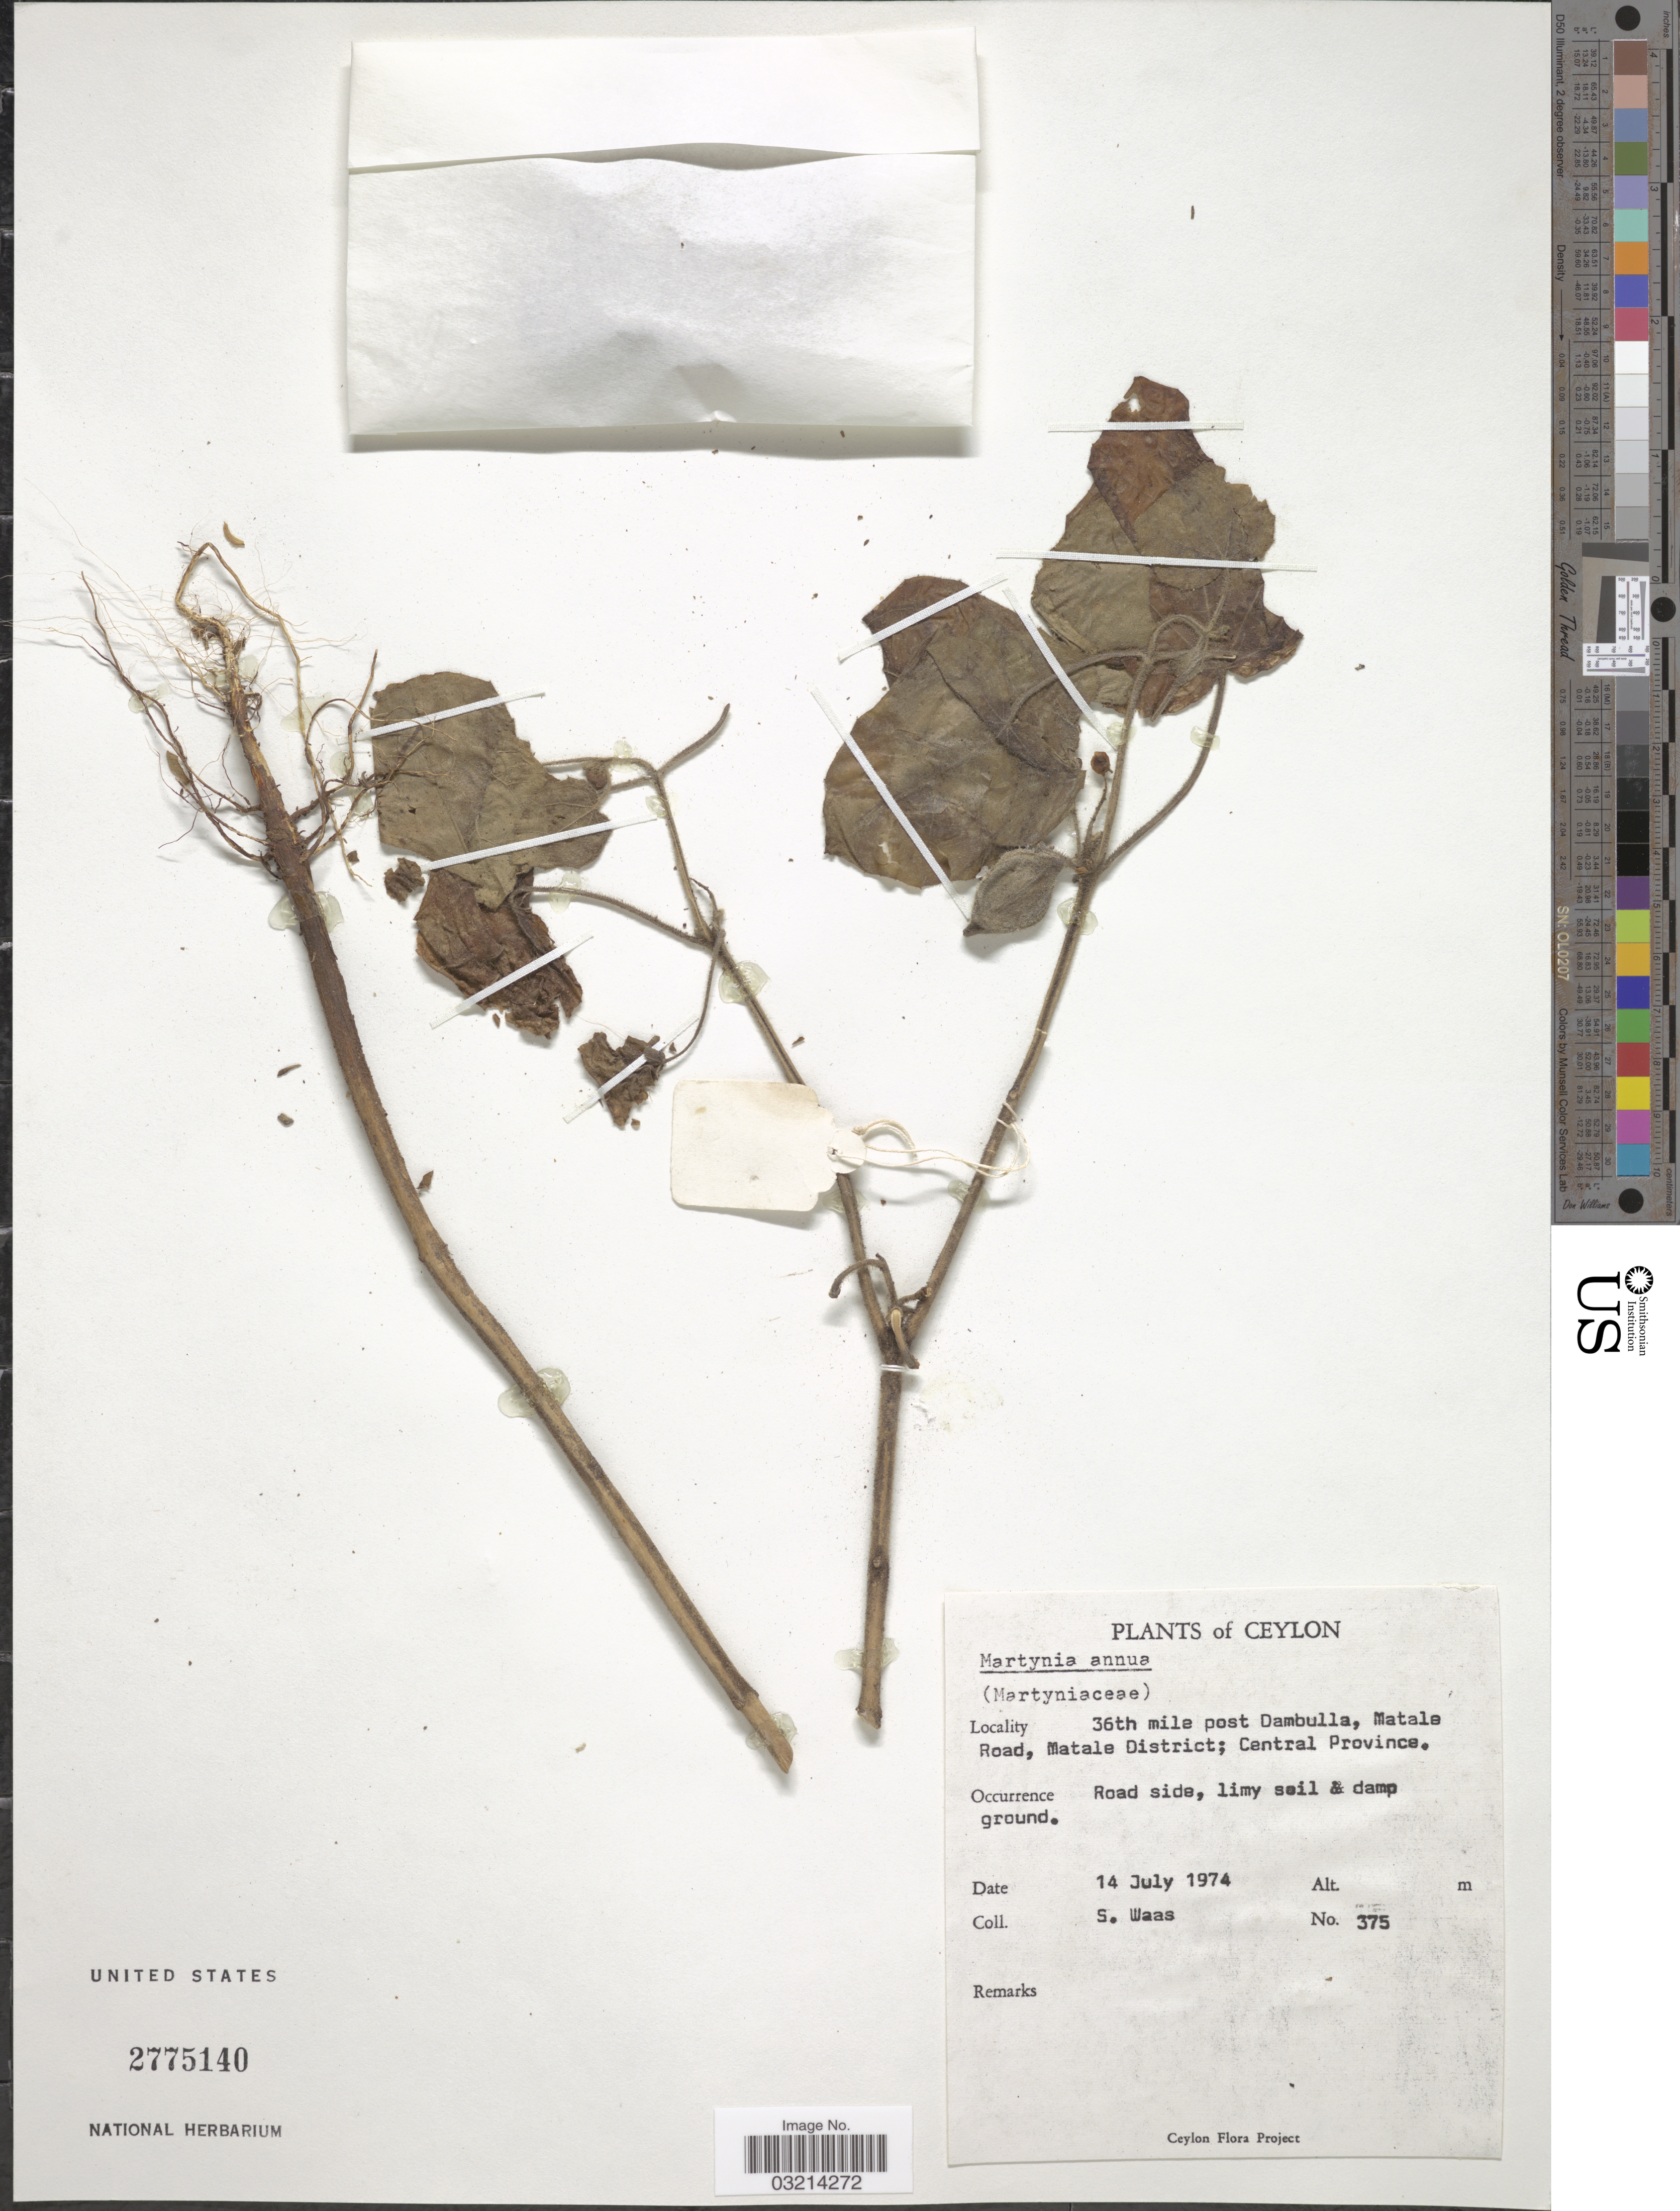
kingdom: Plantae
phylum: Tracheophyta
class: Magnoliopsida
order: Lamiales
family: Martyniaceae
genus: Martynia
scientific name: Martynia annua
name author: L.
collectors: S. Waas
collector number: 375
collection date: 1974-07-14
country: Sri Lanka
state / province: Central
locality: Ceylon. 36th mile post Dambulla, Matale Road, Matale District.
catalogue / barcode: US 2775140